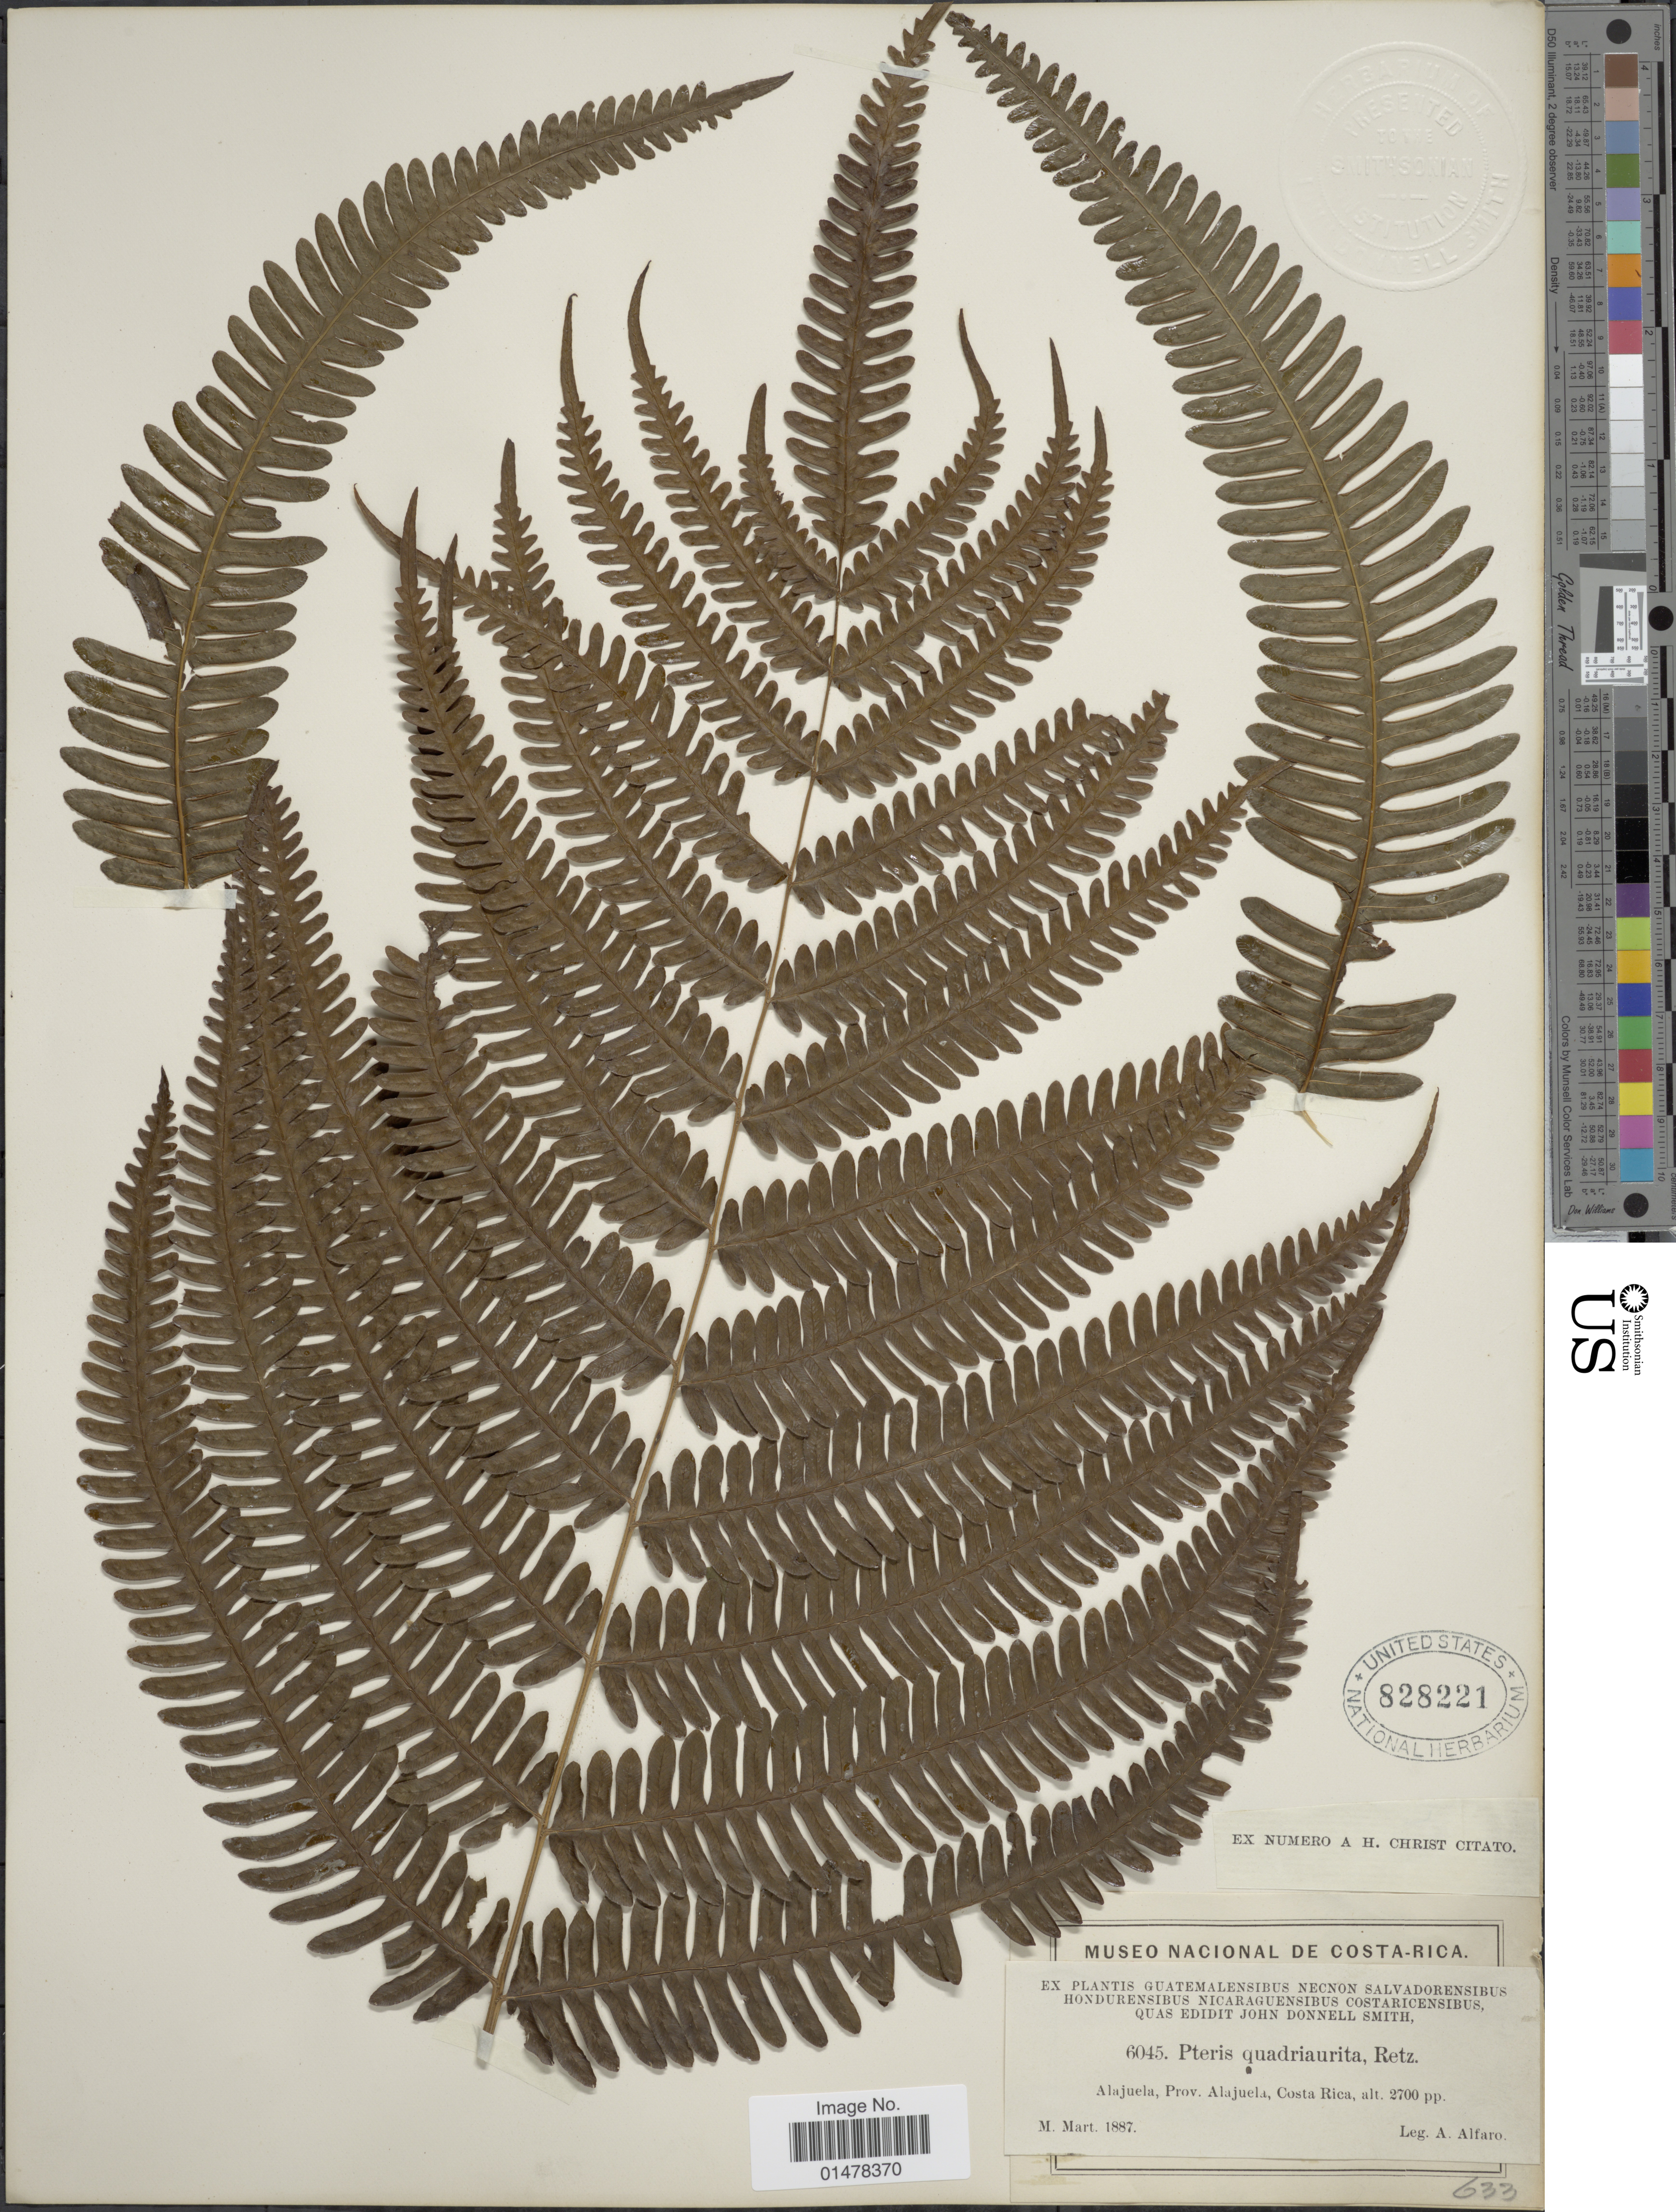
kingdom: Plantae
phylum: Tracheophyta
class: Polypodiopsida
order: Polypodiales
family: Pteridaceae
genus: Pteris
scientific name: Pteris quadriaurita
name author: Retz.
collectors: A. Alfaro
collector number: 6045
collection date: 1887-03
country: Costa Rica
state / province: Alajuela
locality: Alajuela, Prov. Alajuela, Costa Rica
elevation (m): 823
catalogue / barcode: US 828221